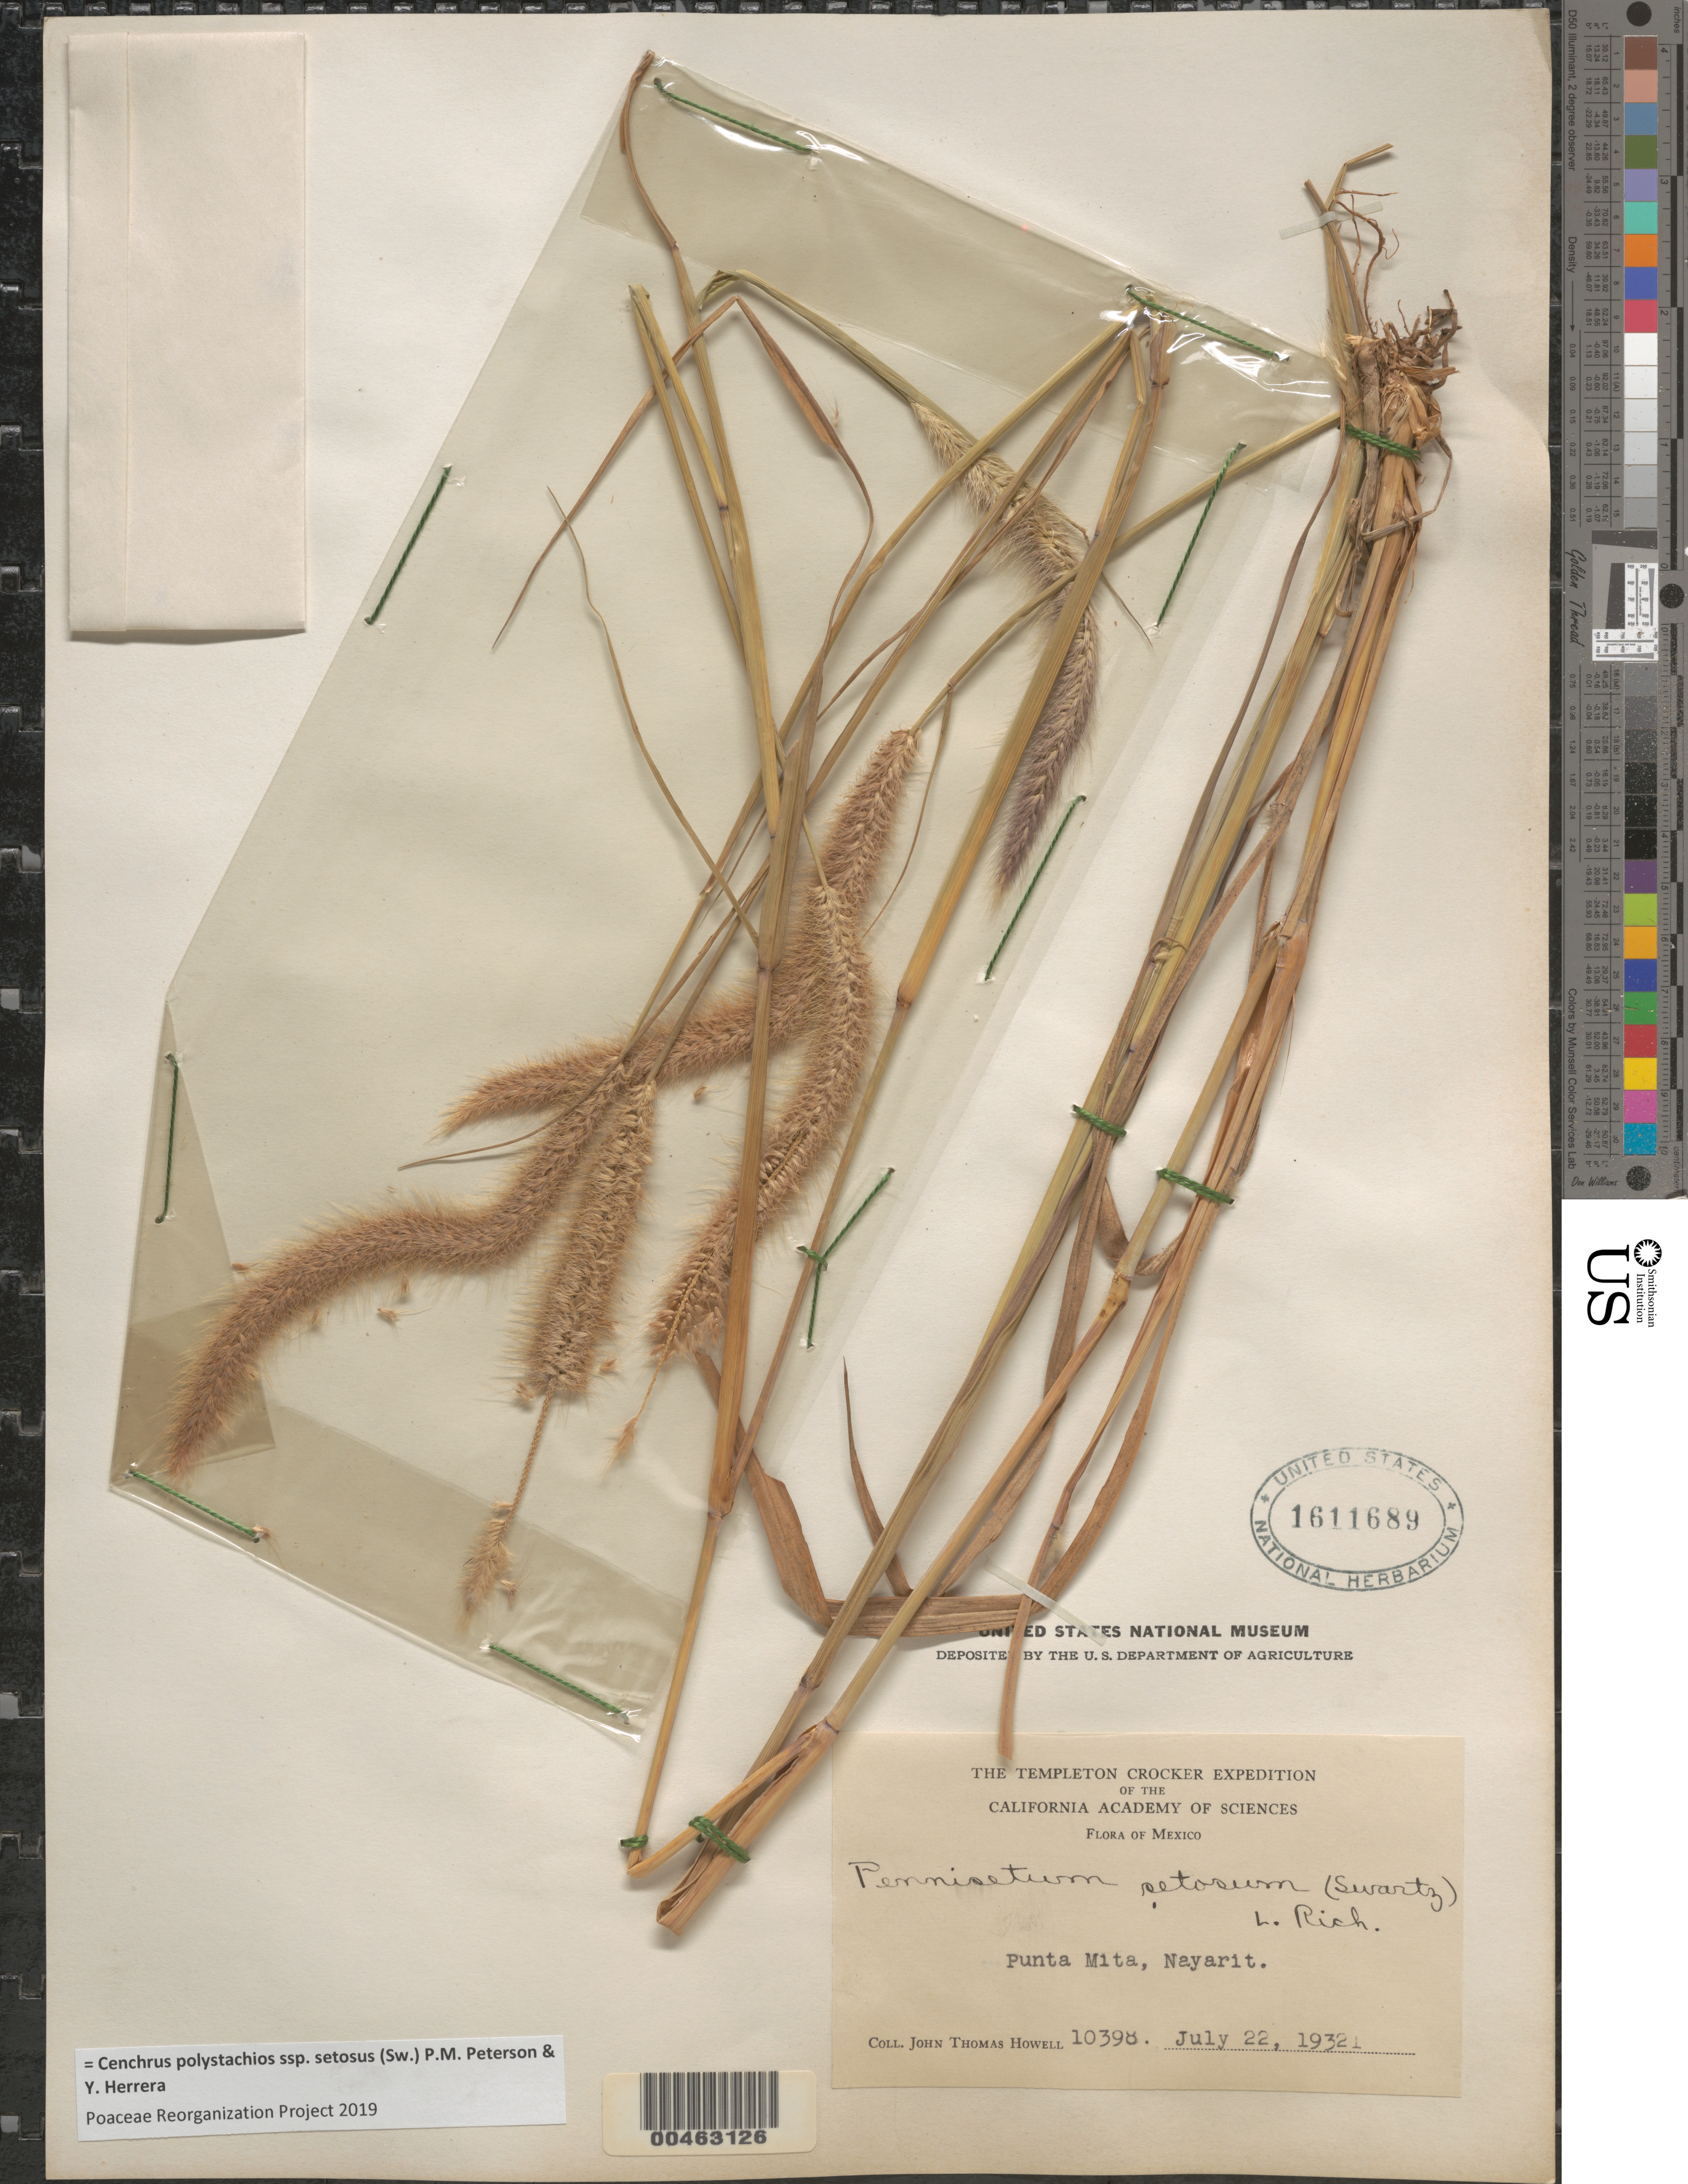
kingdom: Plantae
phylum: Tracheophyta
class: Liliopsida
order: Poales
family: Poaceae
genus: Cenchrus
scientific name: Cenchrus polystachios subsp. setosus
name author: (Sw.) P.M. Peterson & Y. Herrera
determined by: Poaceae Reorganization Project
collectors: J. T. Howell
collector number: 10398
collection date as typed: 22 Jul 1932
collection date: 1932-07-22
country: Mexico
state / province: Nayarit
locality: Punta Mita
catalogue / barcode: US 1611689